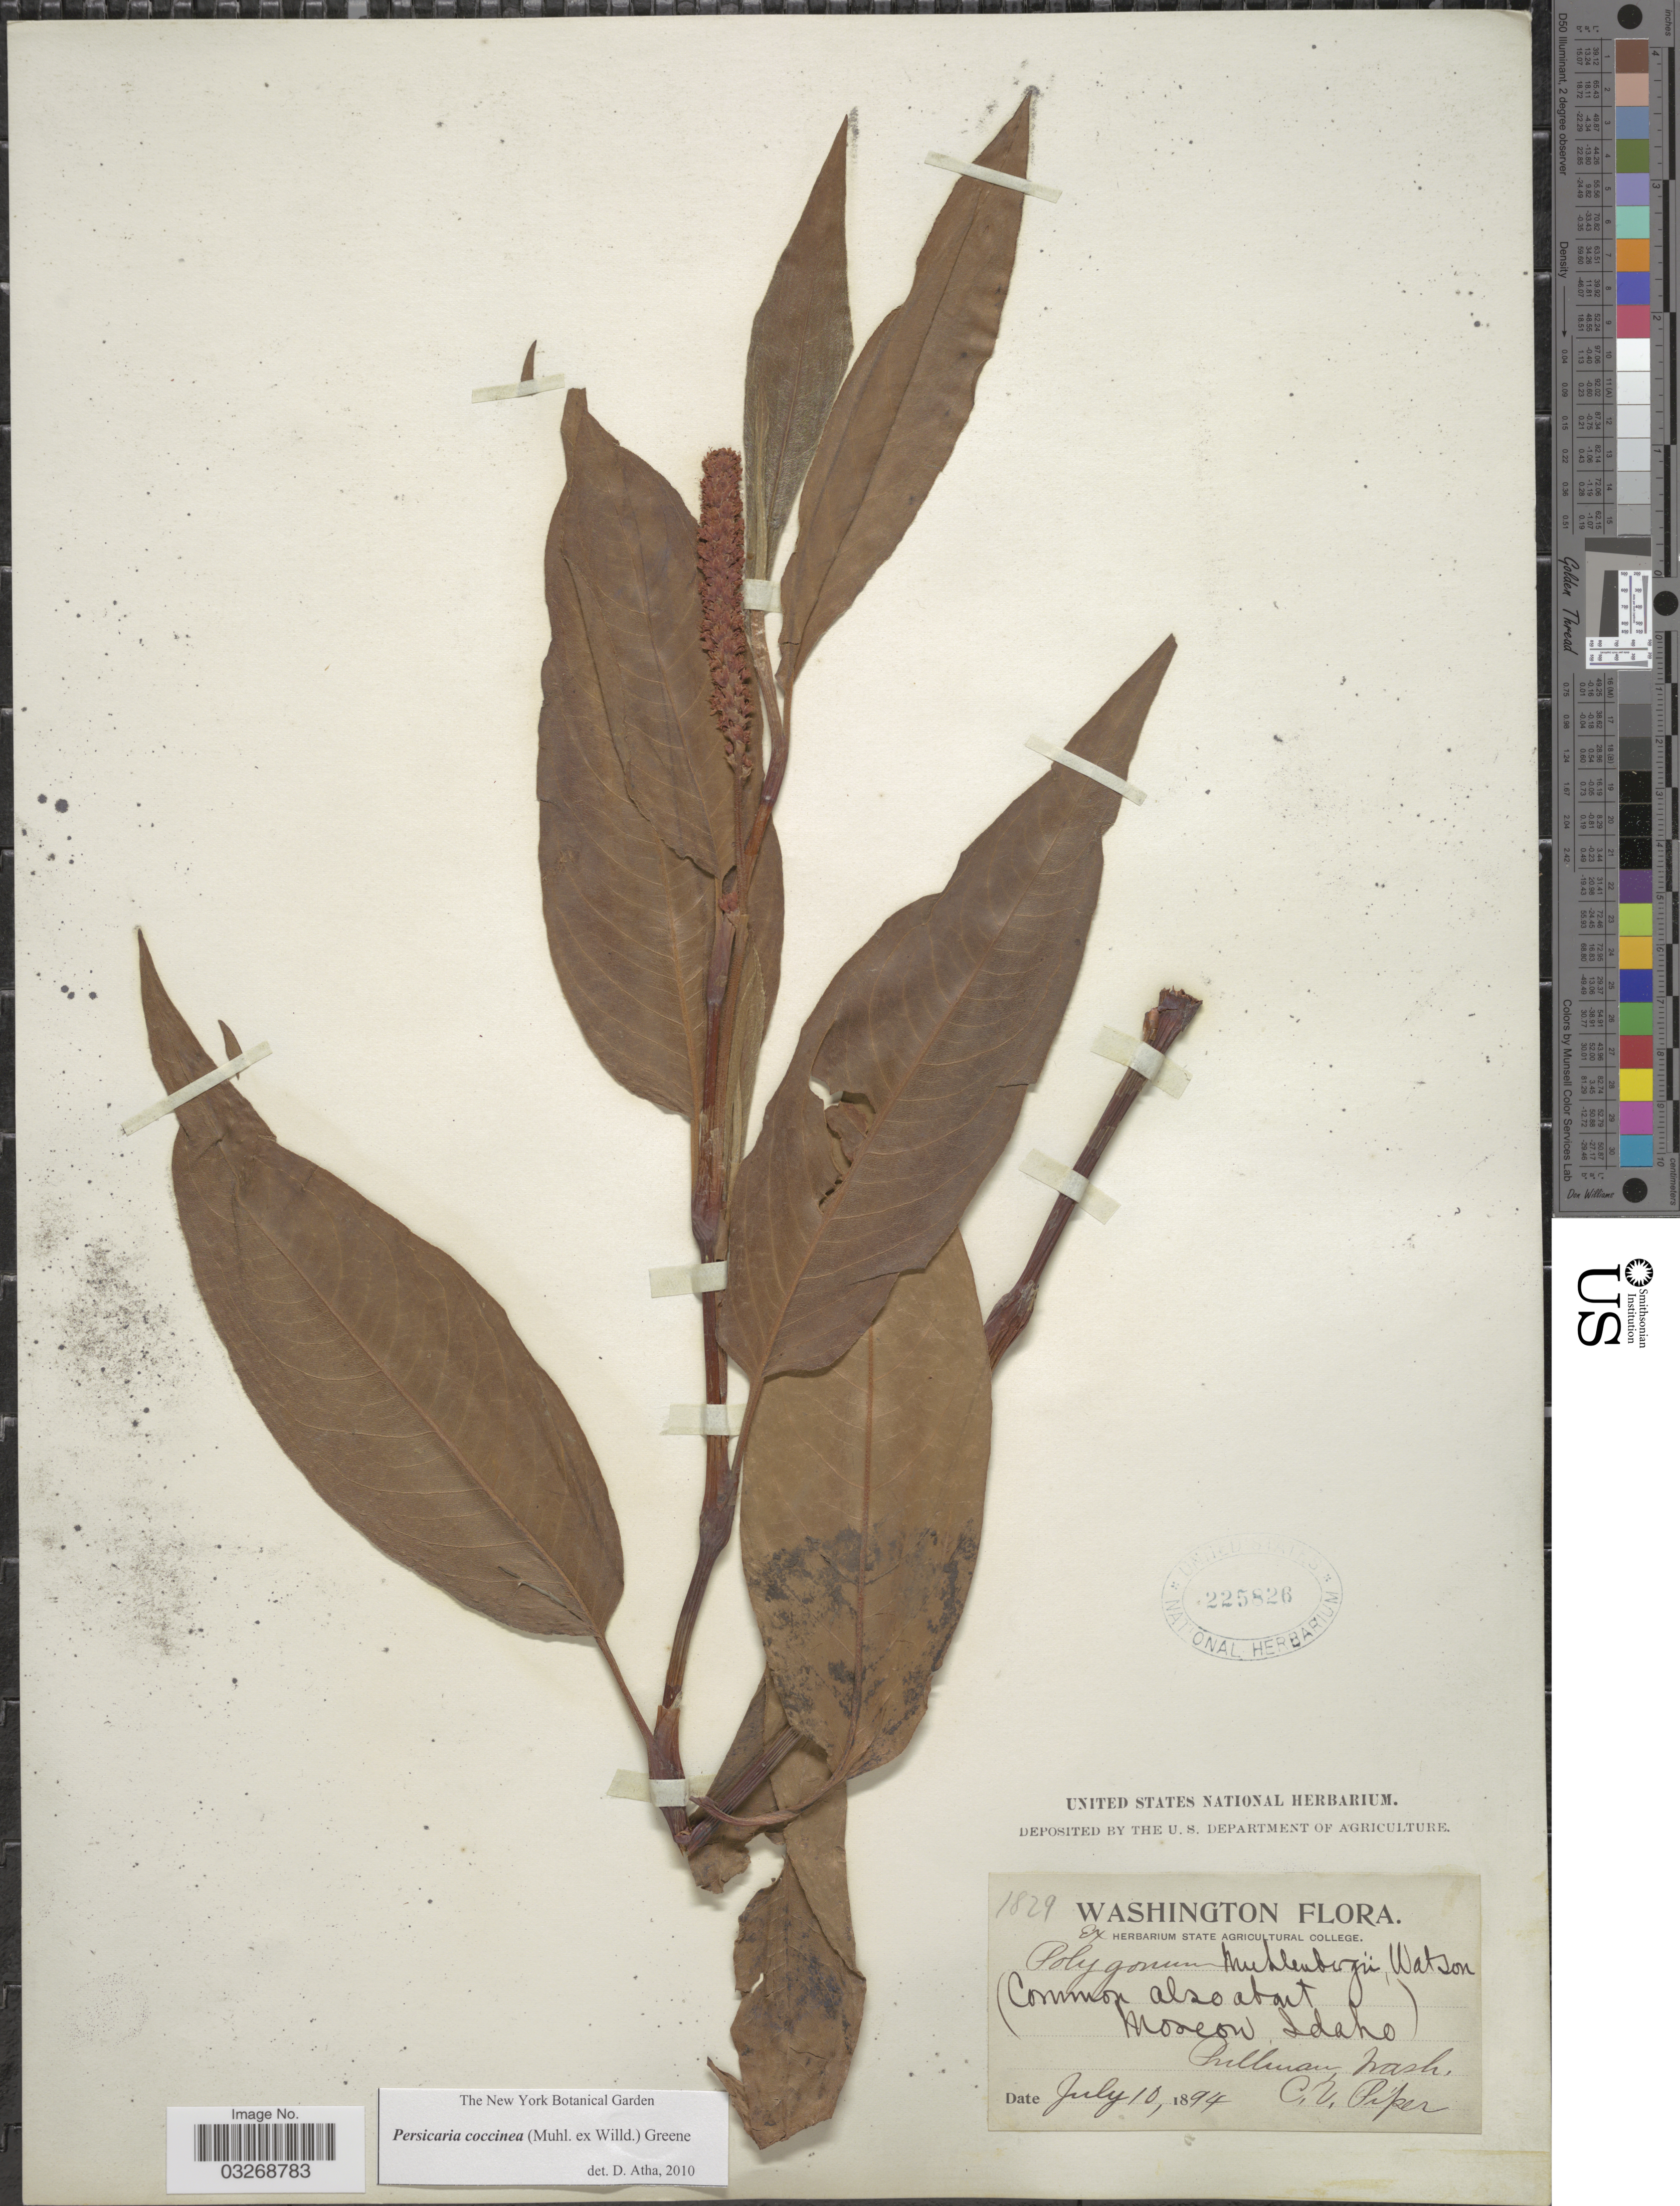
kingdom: Plantae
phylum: Tracheophyta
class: Magnoliopsida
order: Caryophyllales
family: Polygonaceae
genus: Persicaria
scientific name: Persicaria coccinea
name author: (Muhl. ex Willd.) Greene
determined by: Atha, D. E.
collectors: C. V. Piper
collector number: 1829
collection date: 1894-07-10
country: United States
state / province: Washington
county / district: Whitman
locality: Pullman Wash.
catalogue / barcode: US 225826